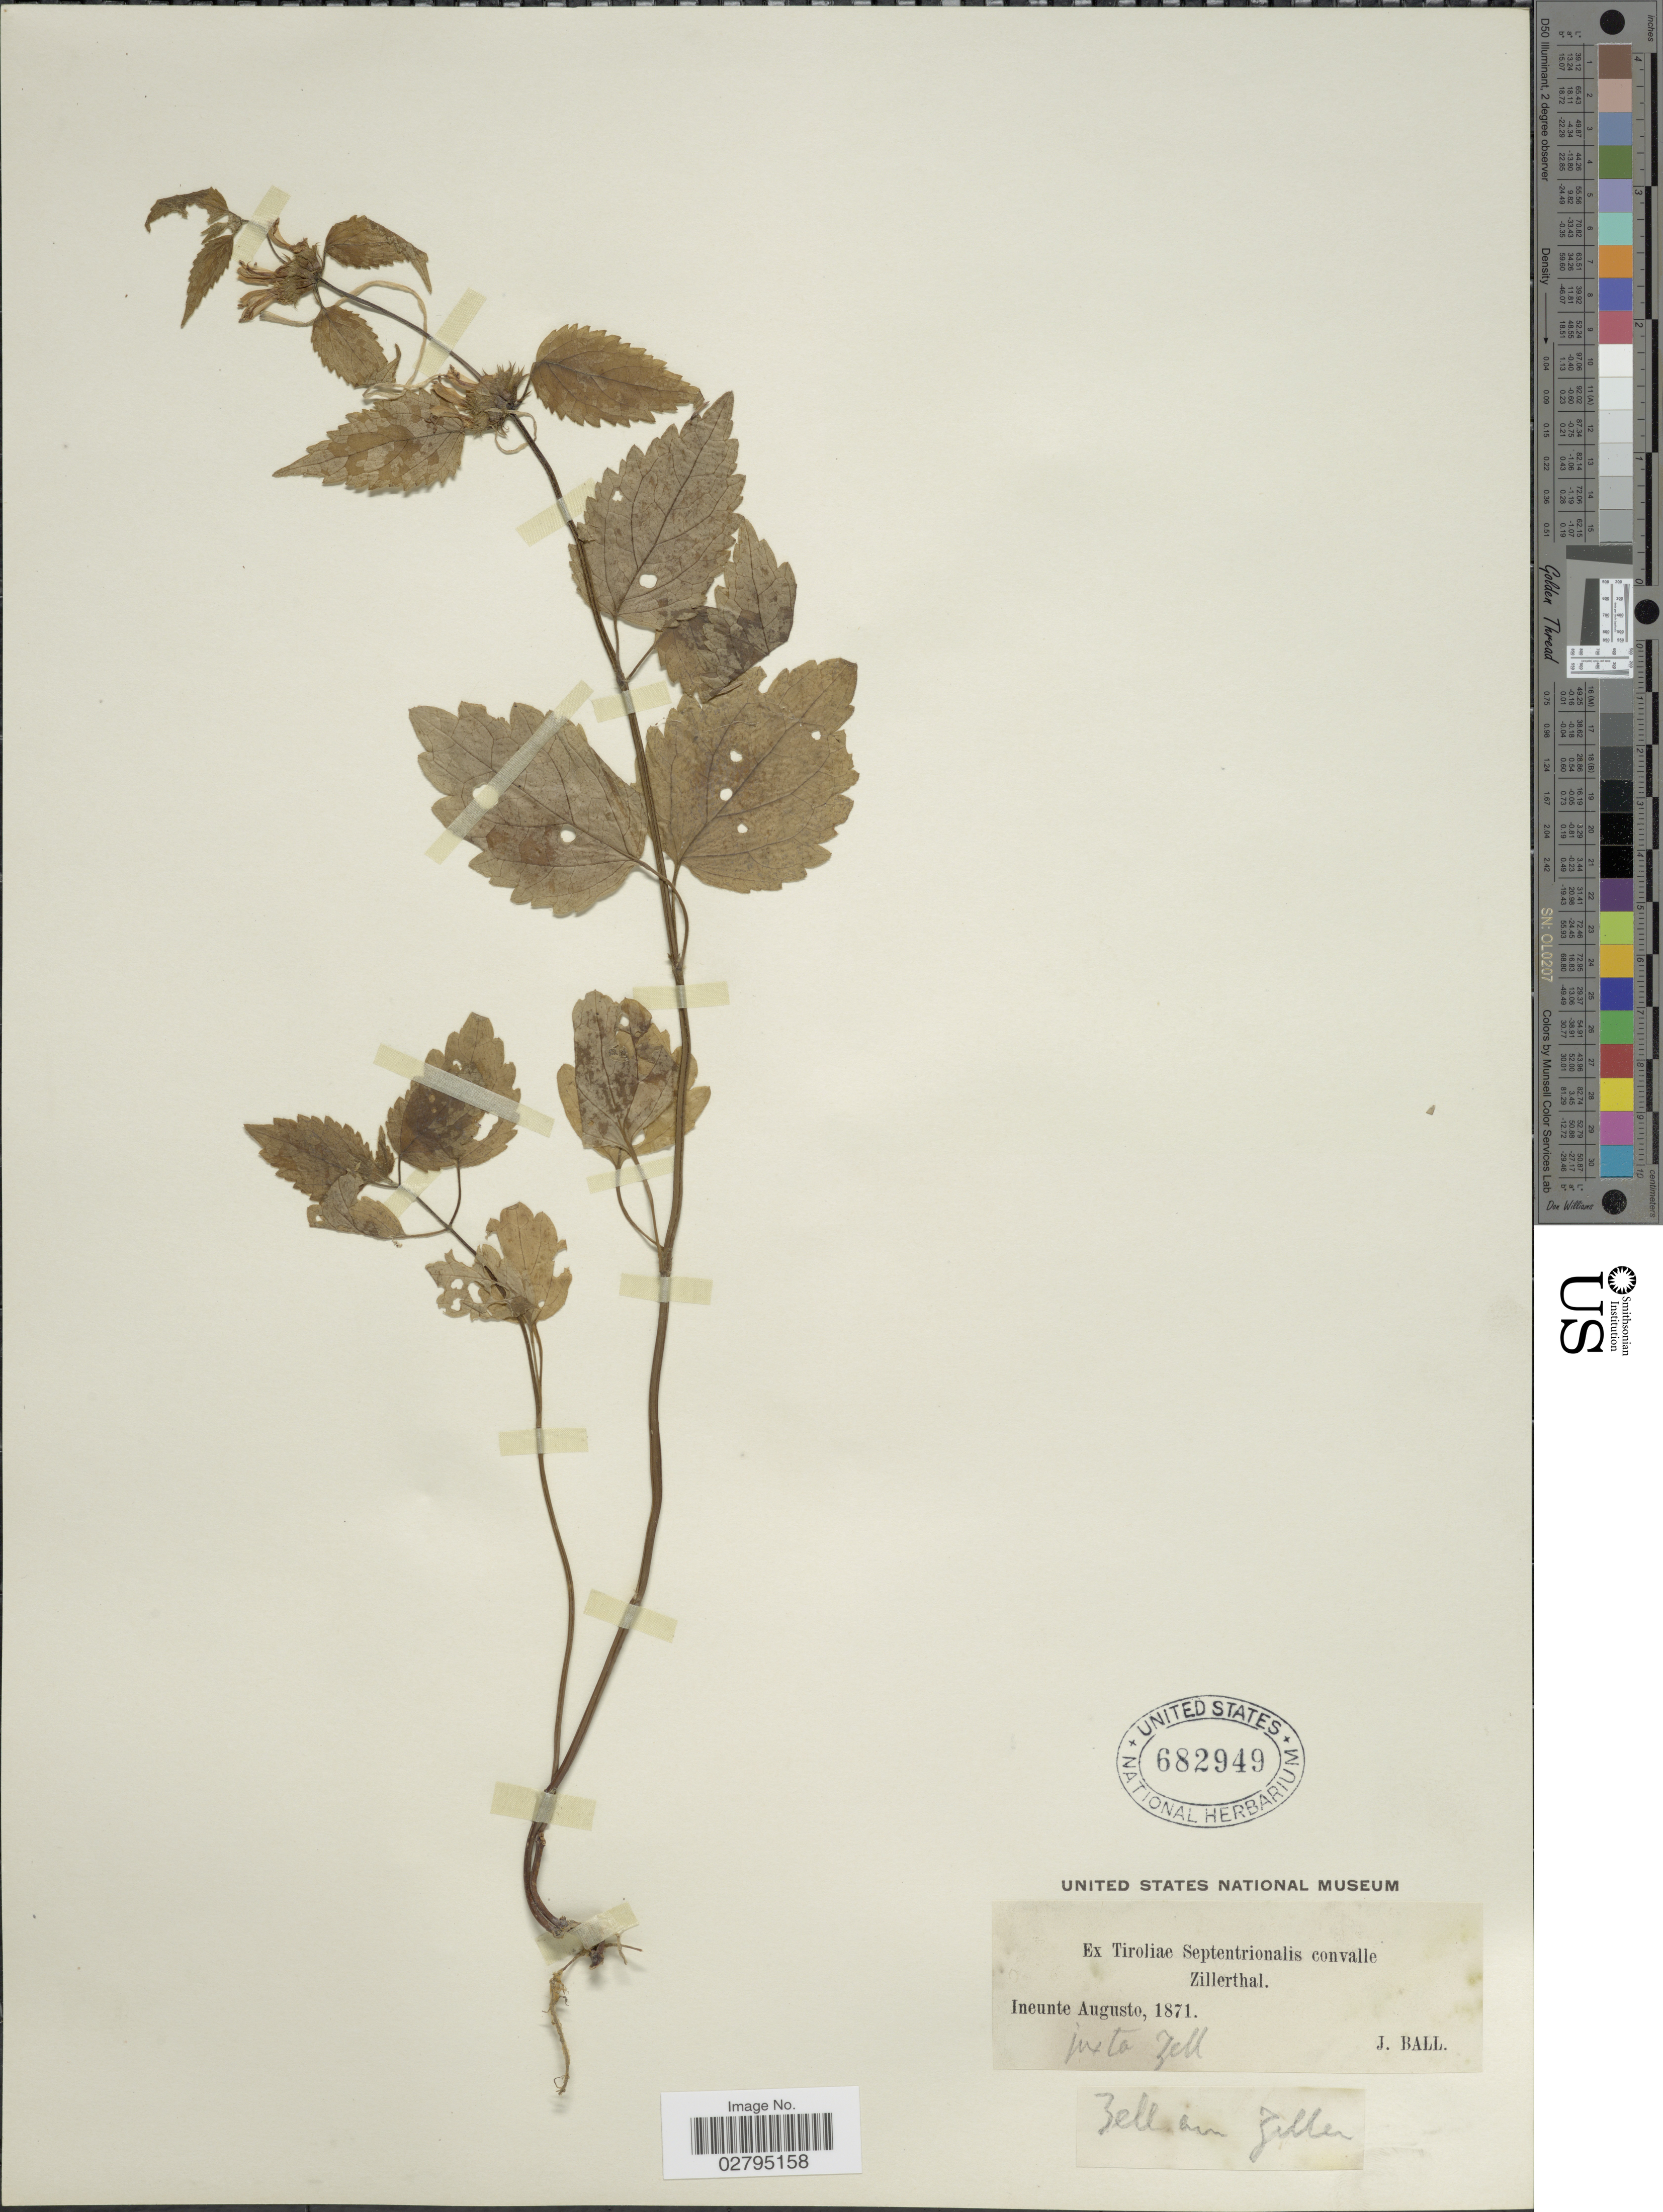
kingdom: Plantae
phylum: Tracheophyta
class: Magnoliopsida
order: Lamiales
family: Lamiaceae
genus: Lamium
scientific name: Lamium sp.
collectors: J. Ball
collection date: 1871-08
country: Austria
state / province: Tirol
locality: Tiroliae Septentrionalis convalle Zillerthal, juxta Zell, Zell am Ziller.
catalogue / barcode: US 682949